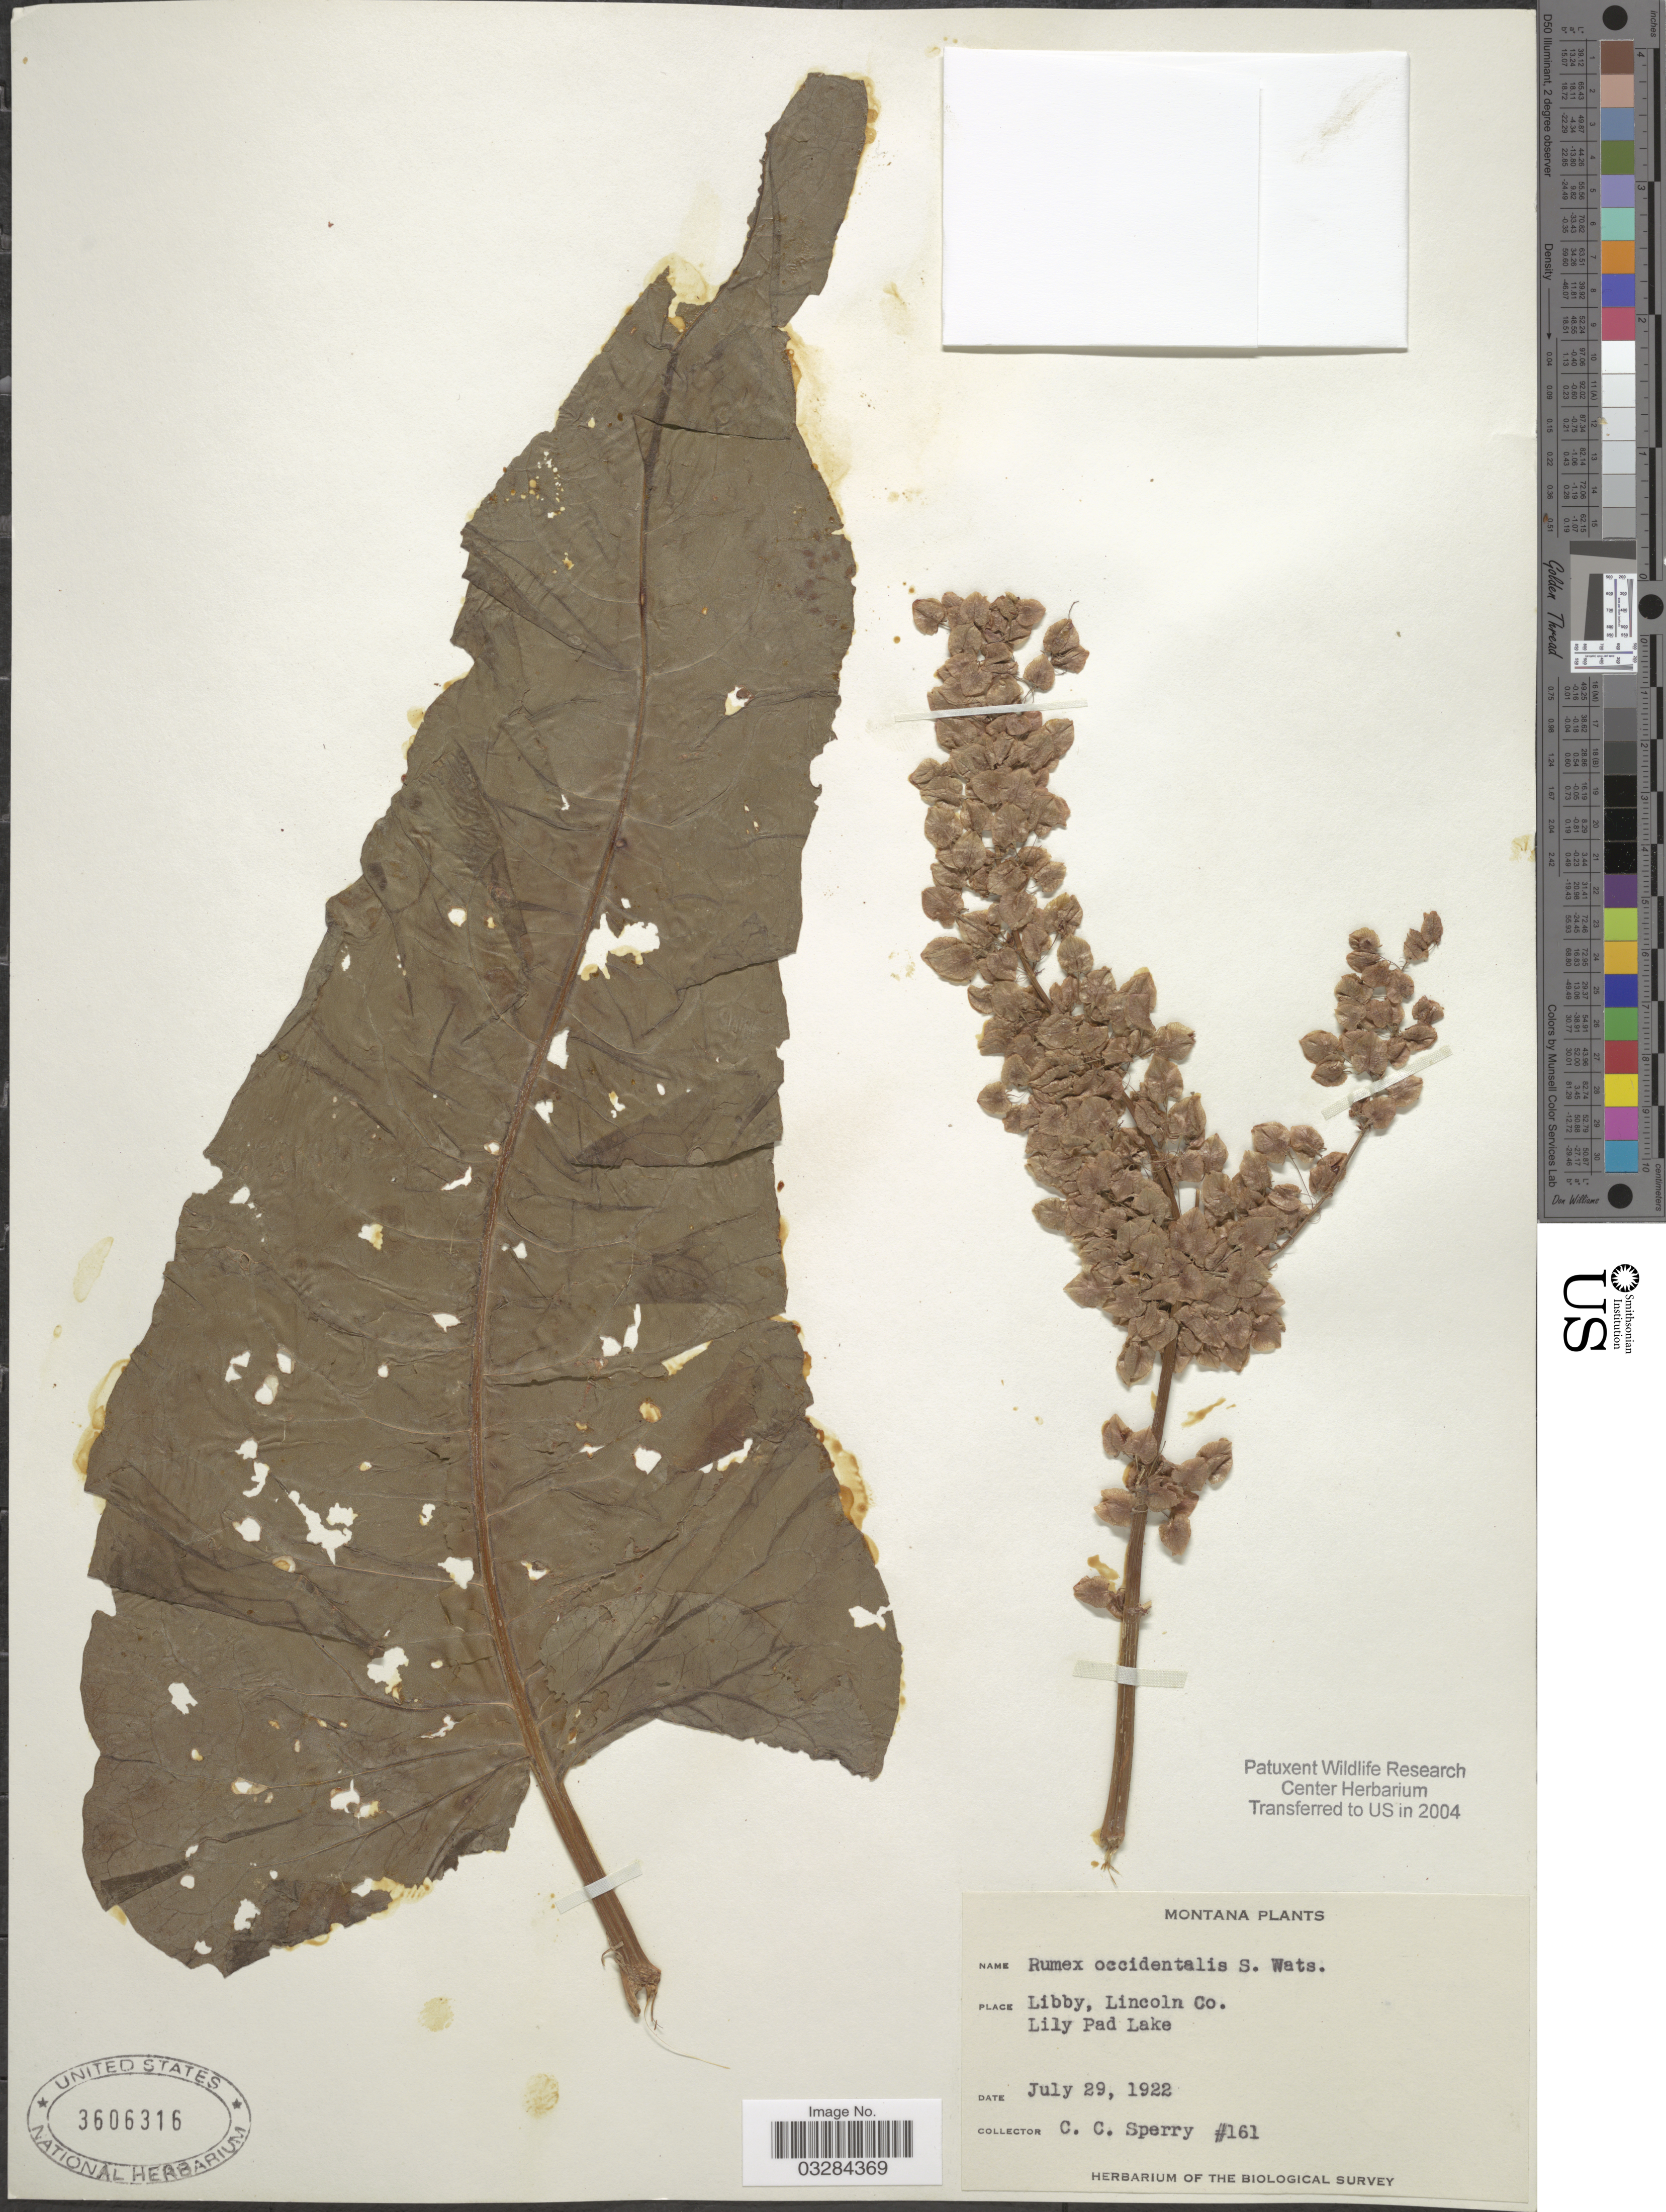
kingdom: Plantae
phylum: Tracheophyta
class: Magnoliopsida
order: Caryophyllales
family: Polygonaceae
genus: Rumex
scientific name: Rumex occidentalis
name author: S. Watson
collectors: C. C. Sperry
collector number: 161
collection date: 1922-07-29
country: United States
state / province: Montana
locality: Libby, Lincoln Co. Lily Pad Lake.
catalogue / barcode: US 3606316